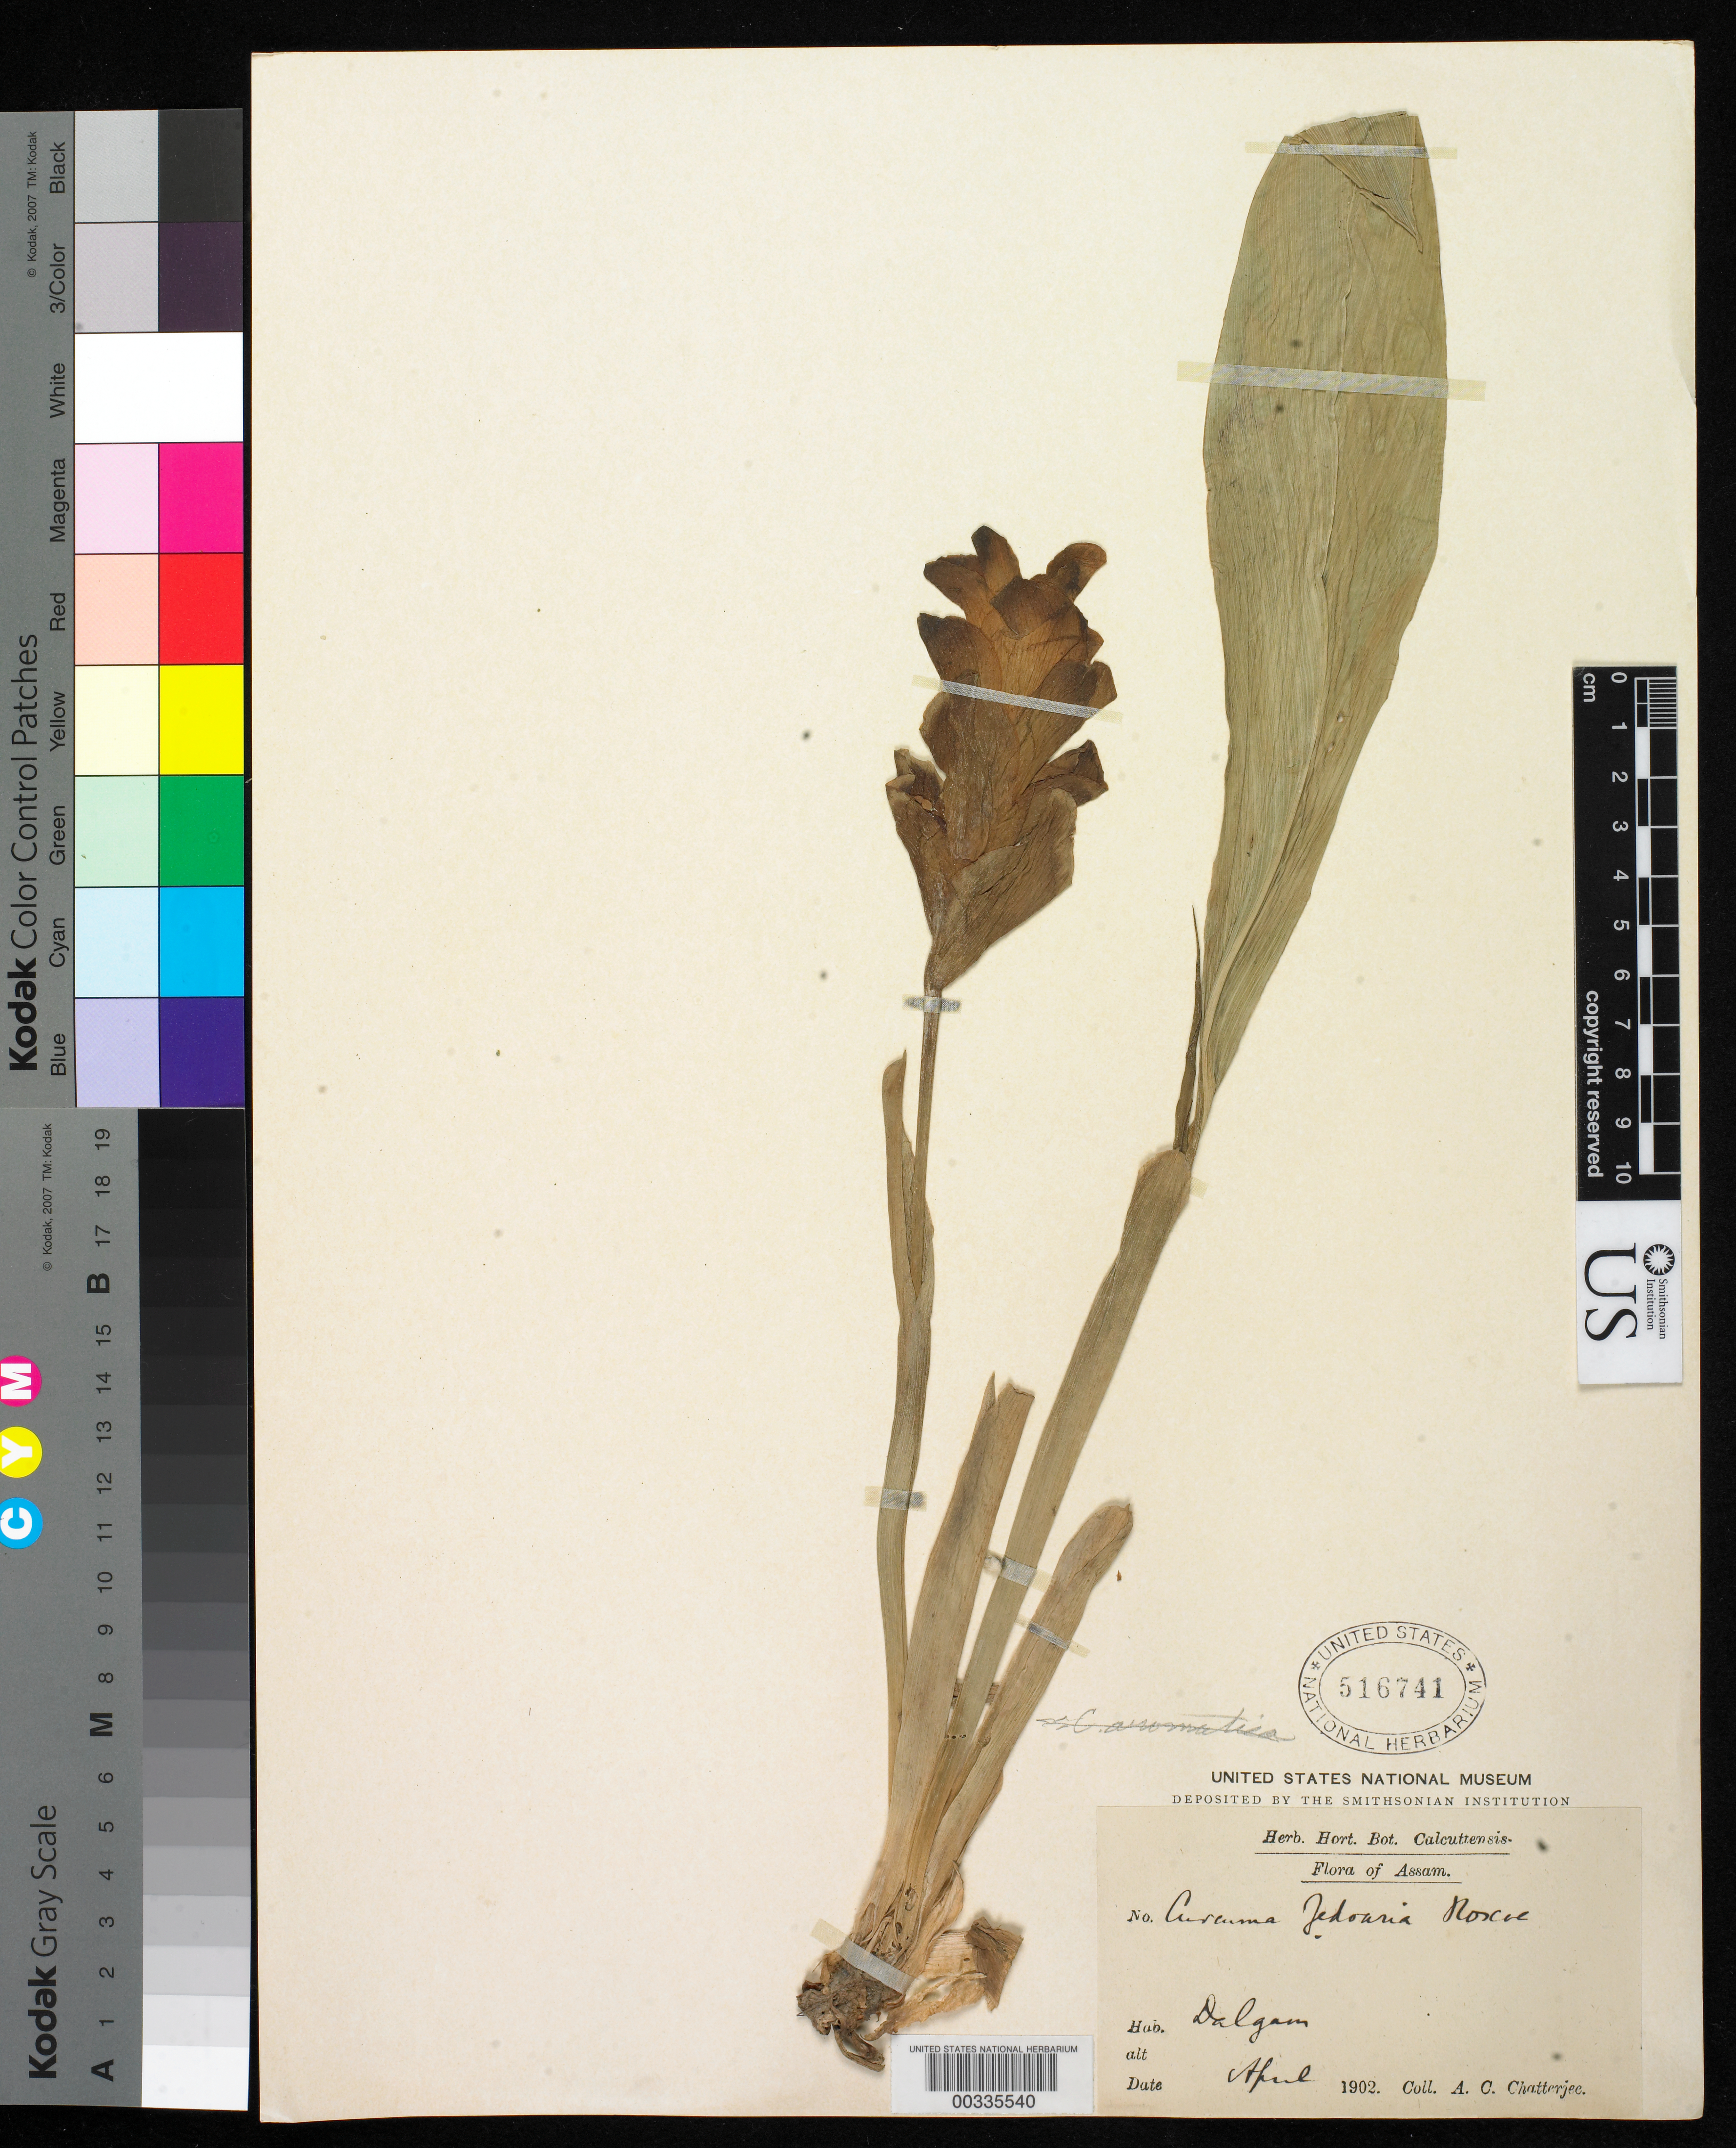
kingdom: Plantae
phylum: Tracheophyta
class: Liliopsida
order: Zingiberales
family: Zingiberaceae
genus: Curcuma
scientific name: Curcuma parviflora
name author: Wall.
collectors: A. Chatterjee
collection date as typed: Apr 1902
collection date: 1902-04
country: India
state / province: Assam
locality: Flora of Assam, Dalgaon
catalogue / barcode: US 516741